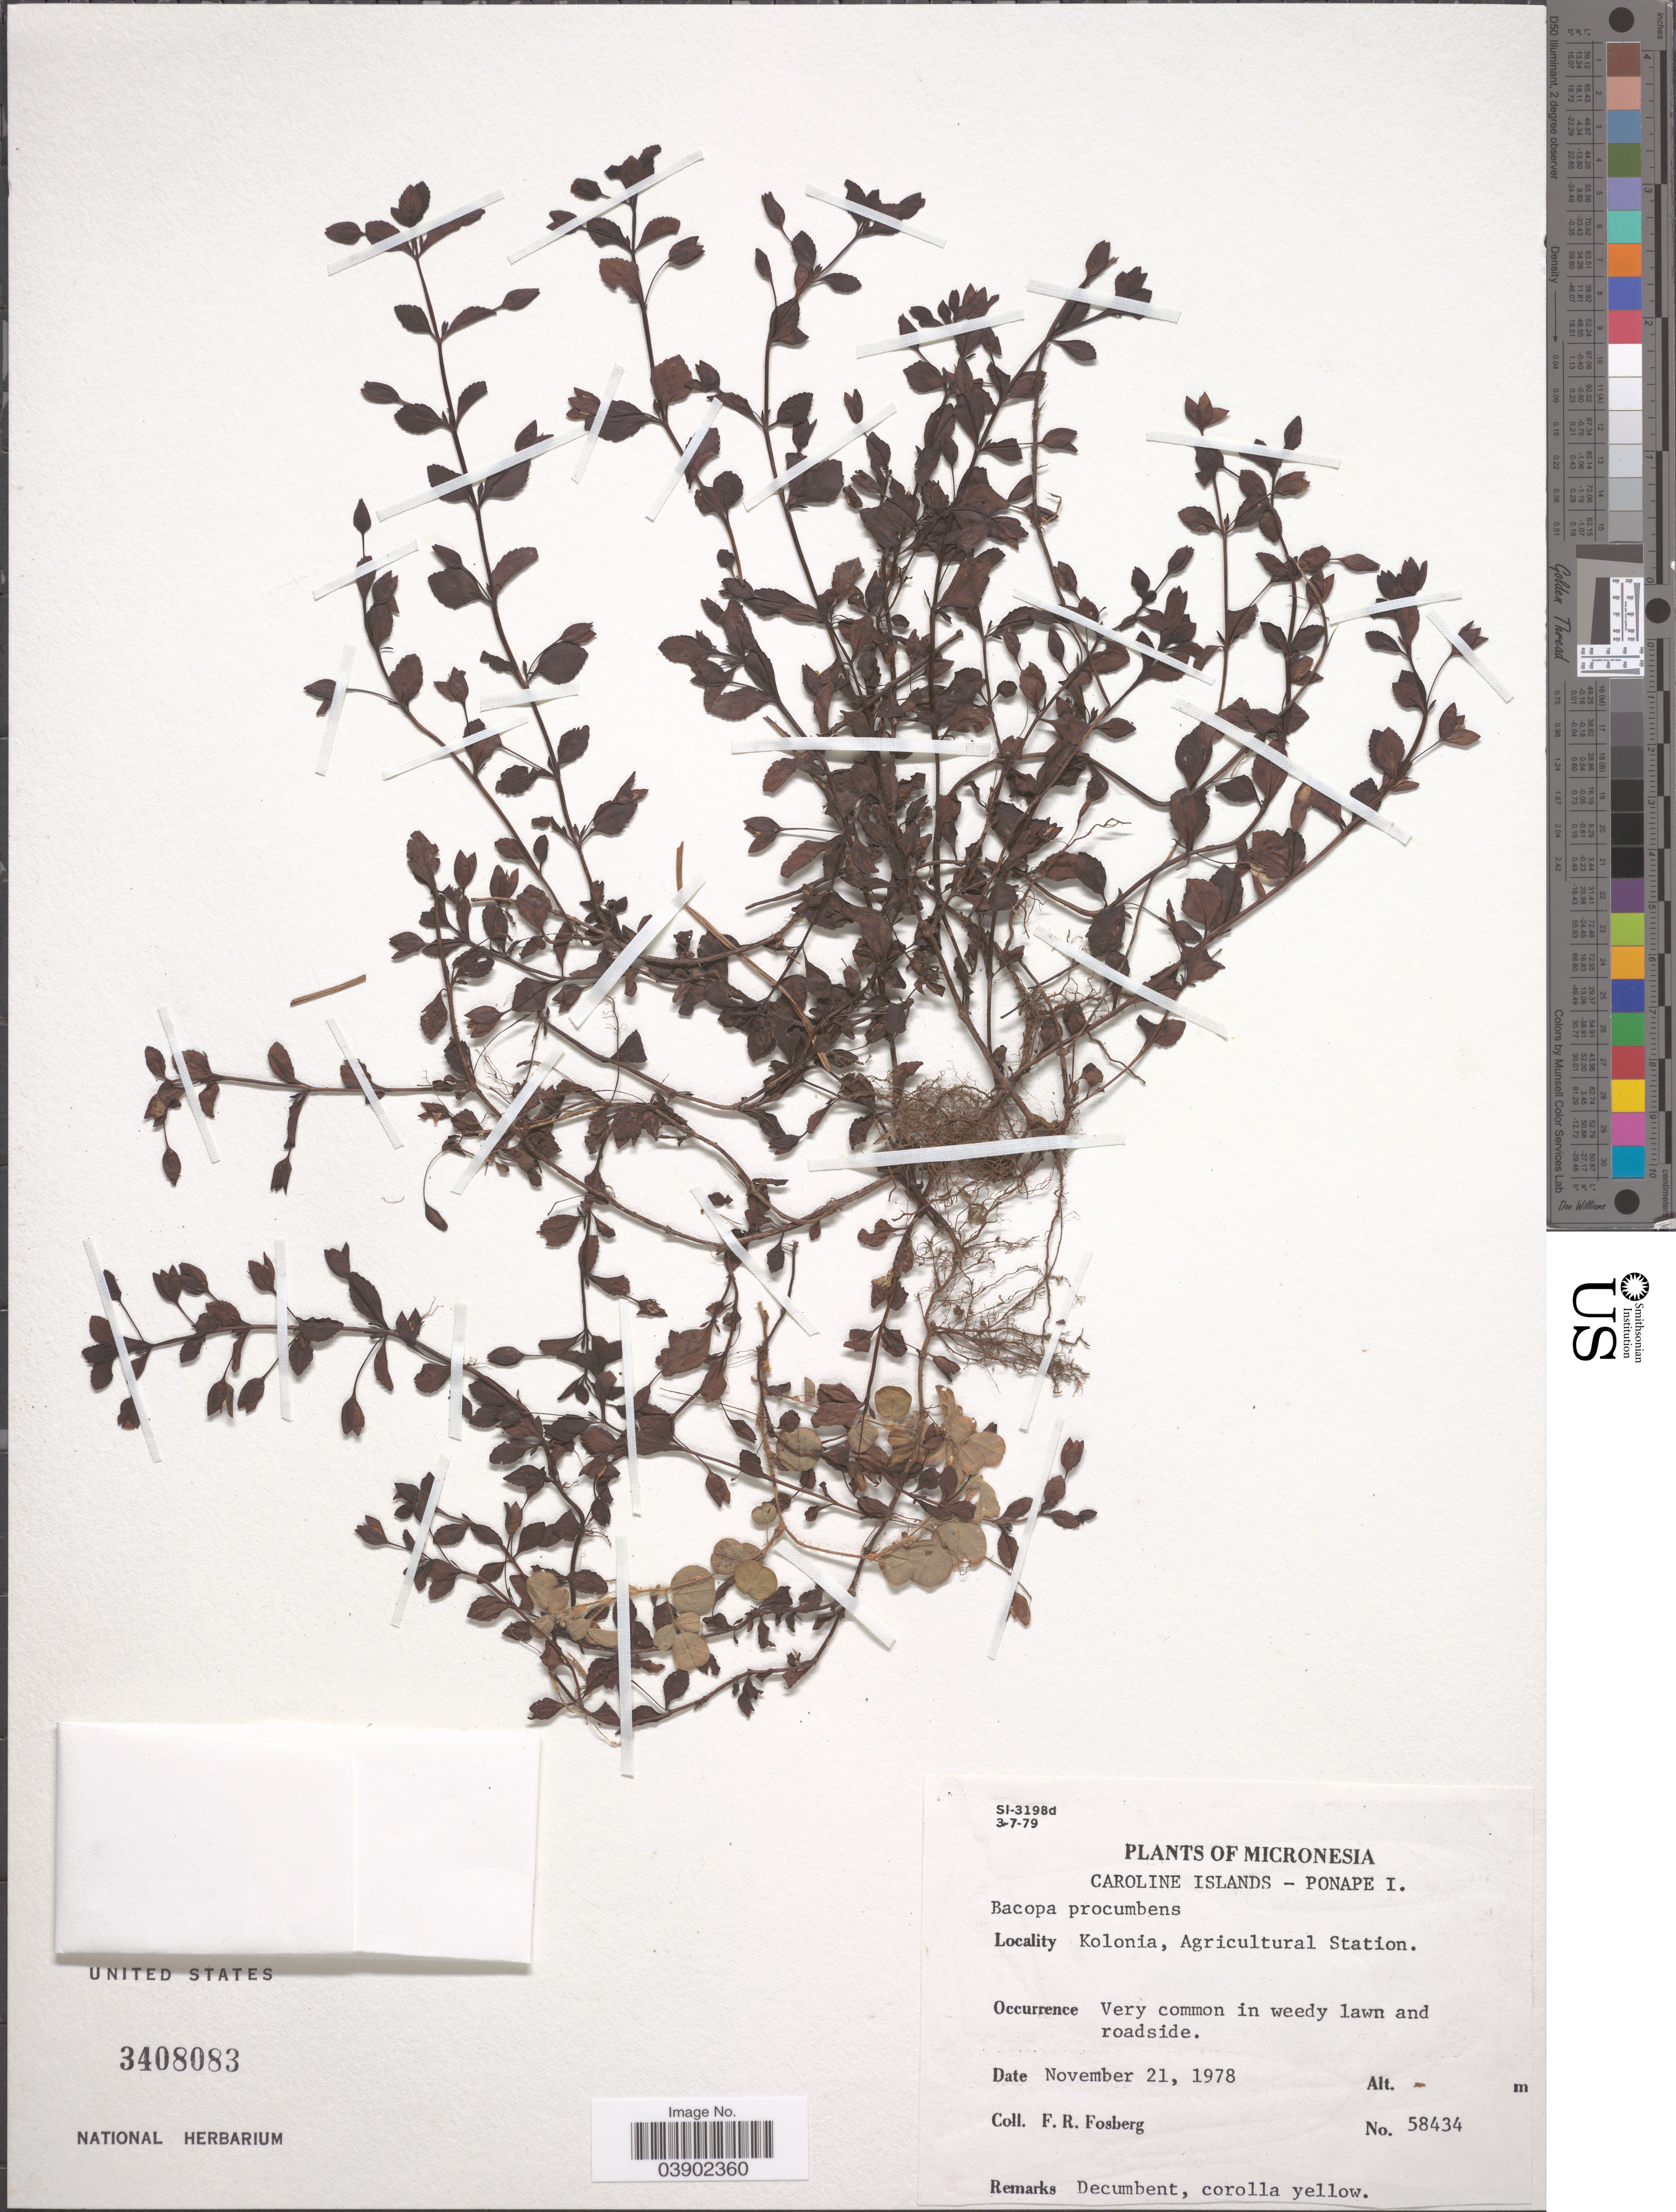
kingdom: Plantae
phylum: Tracheophyta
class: Magnoliopsida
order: Lamiales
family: Plantaginaceae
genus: Bacopa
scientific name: Bacopa procumbens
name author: (Mill.) Greenm.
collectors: F. R. Fosberg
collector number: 58434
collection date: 1978-12-21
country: Micronesia, Federated States of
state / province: Pohnpei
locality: Caroline Islands - Ponape I. Kolonia, Agricultural Station.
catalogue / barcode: US 3408083